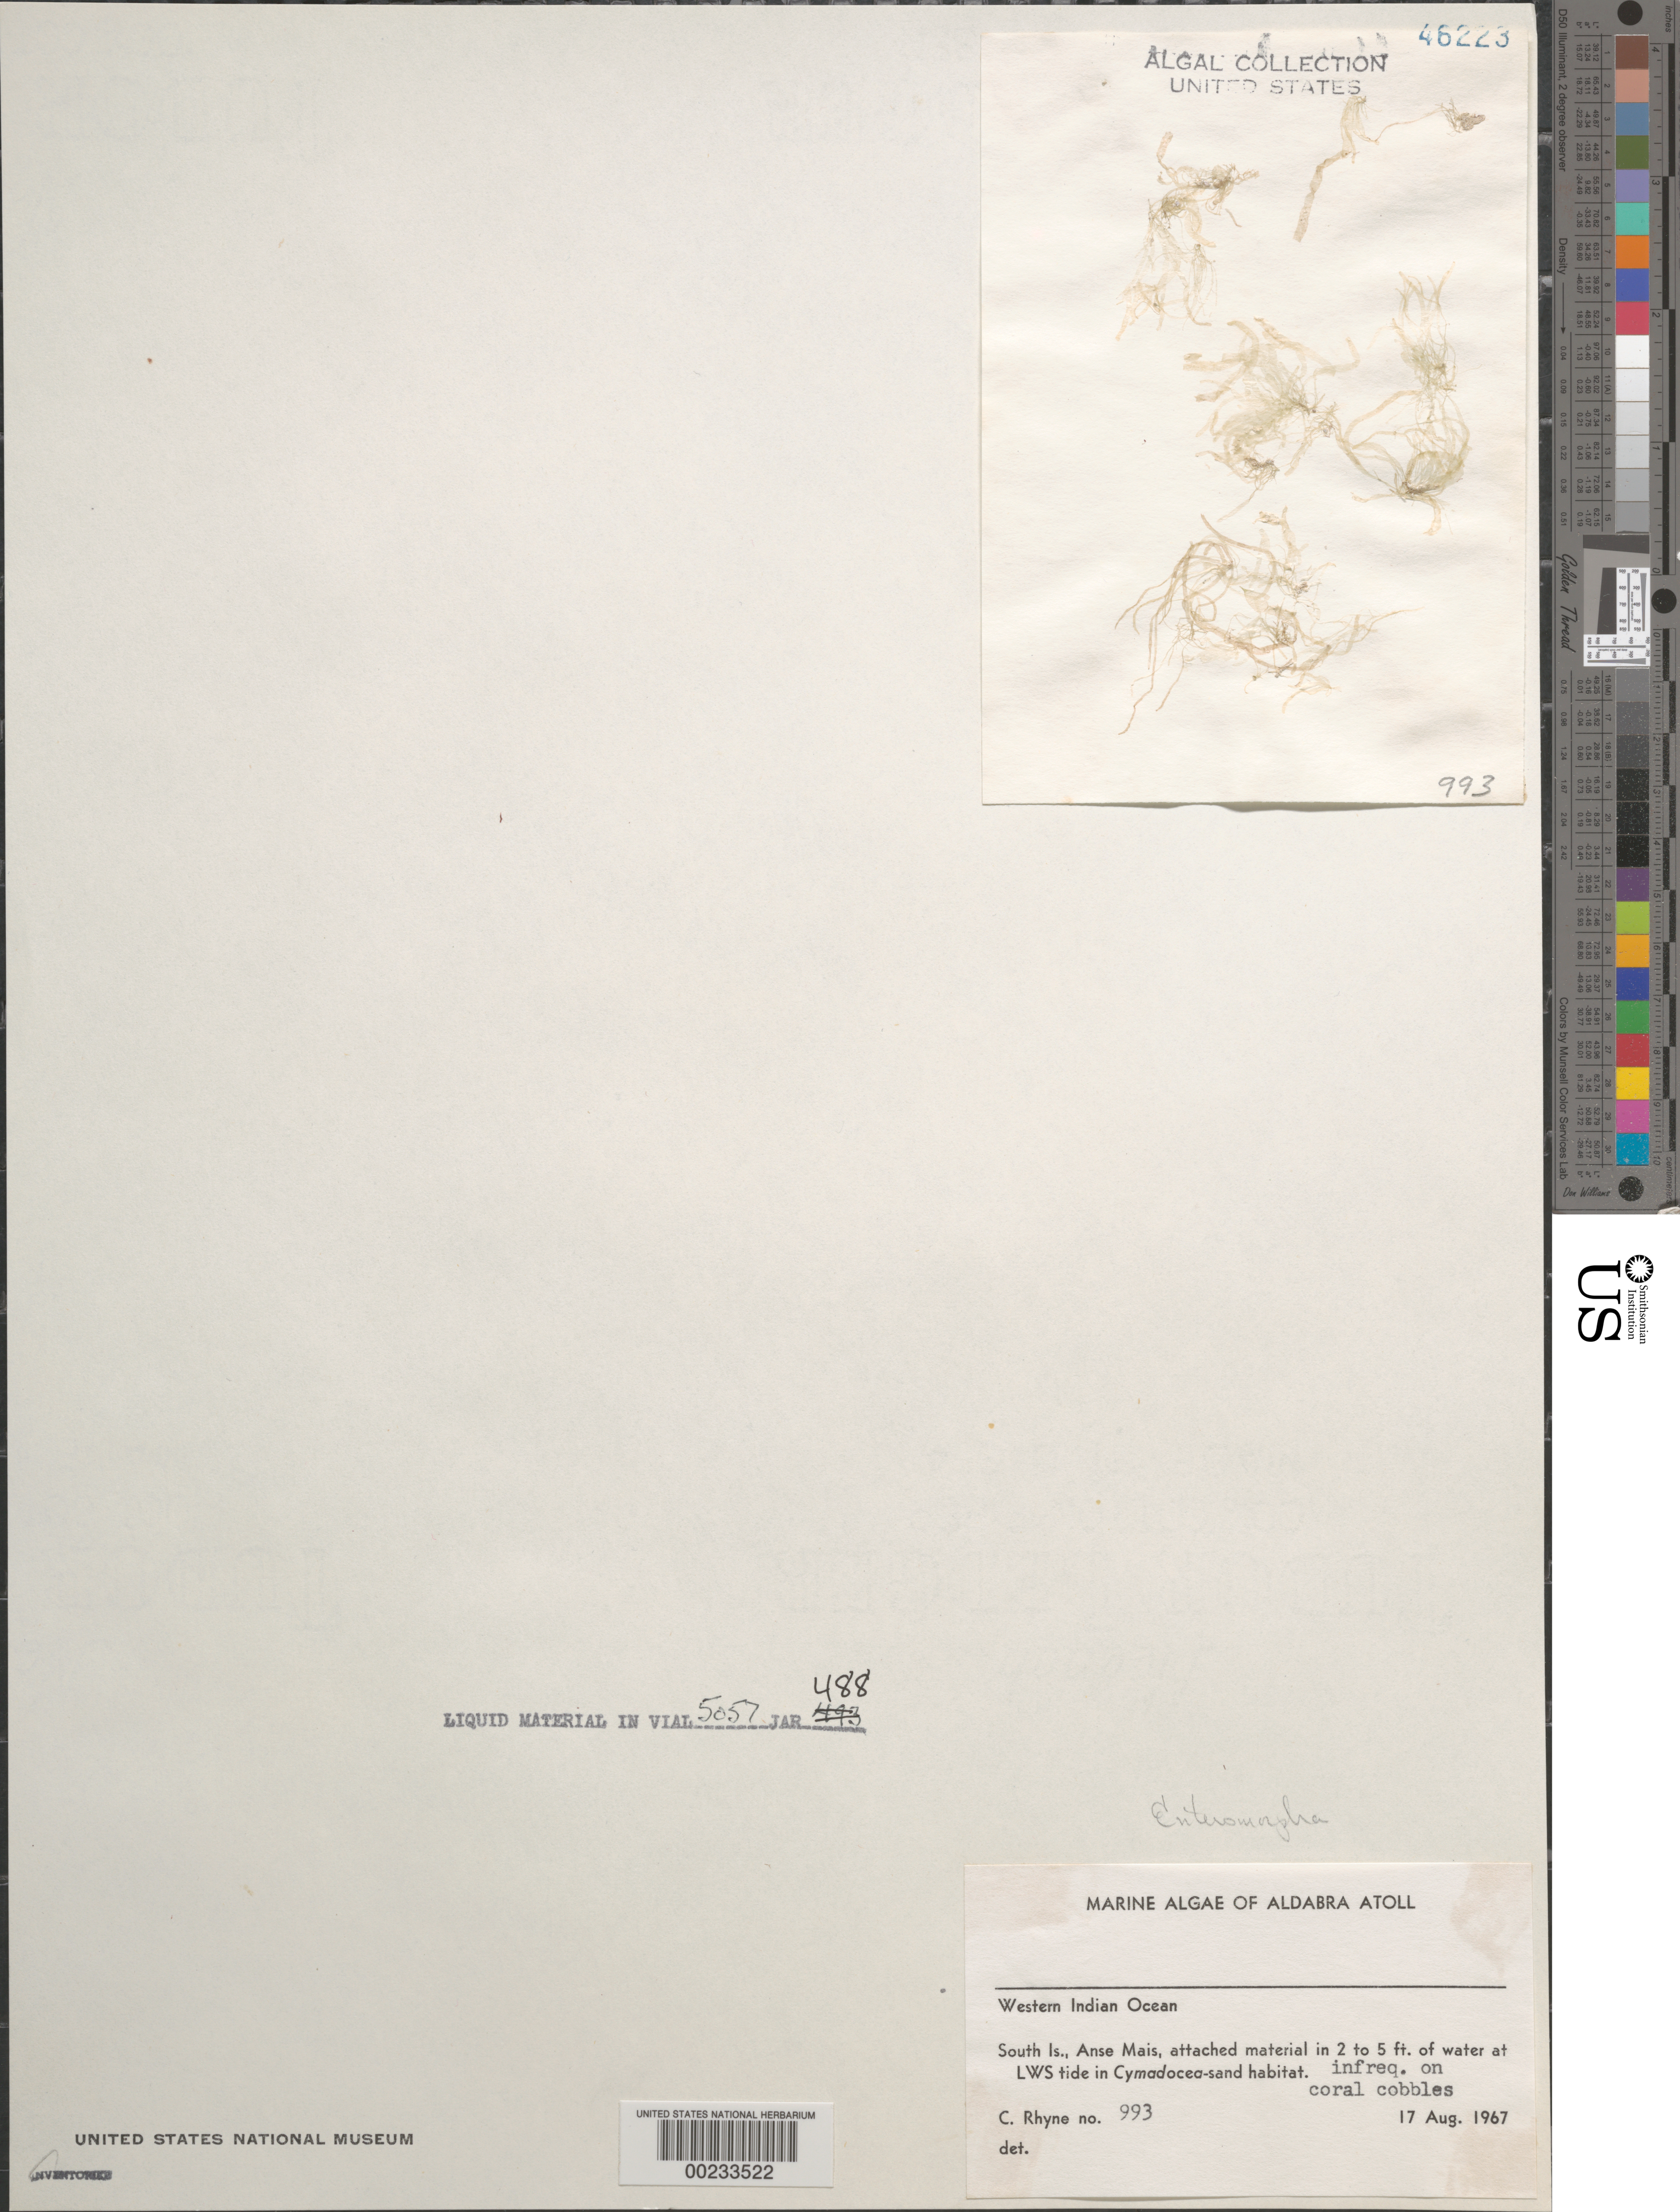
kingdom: Plantae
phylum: Chlorophyta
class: Ulvophyceae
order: Ulvales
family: Ulvaceae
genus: Ulva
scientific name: Ulva sp.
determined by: Algae name updating Project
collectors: C. Rhyne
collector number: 993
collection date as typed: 17 Aug 1967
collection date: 1967-08-17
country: Seychelles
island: Aldabra Atoll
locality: South Islet, Anse Mais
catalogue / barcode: US 46223